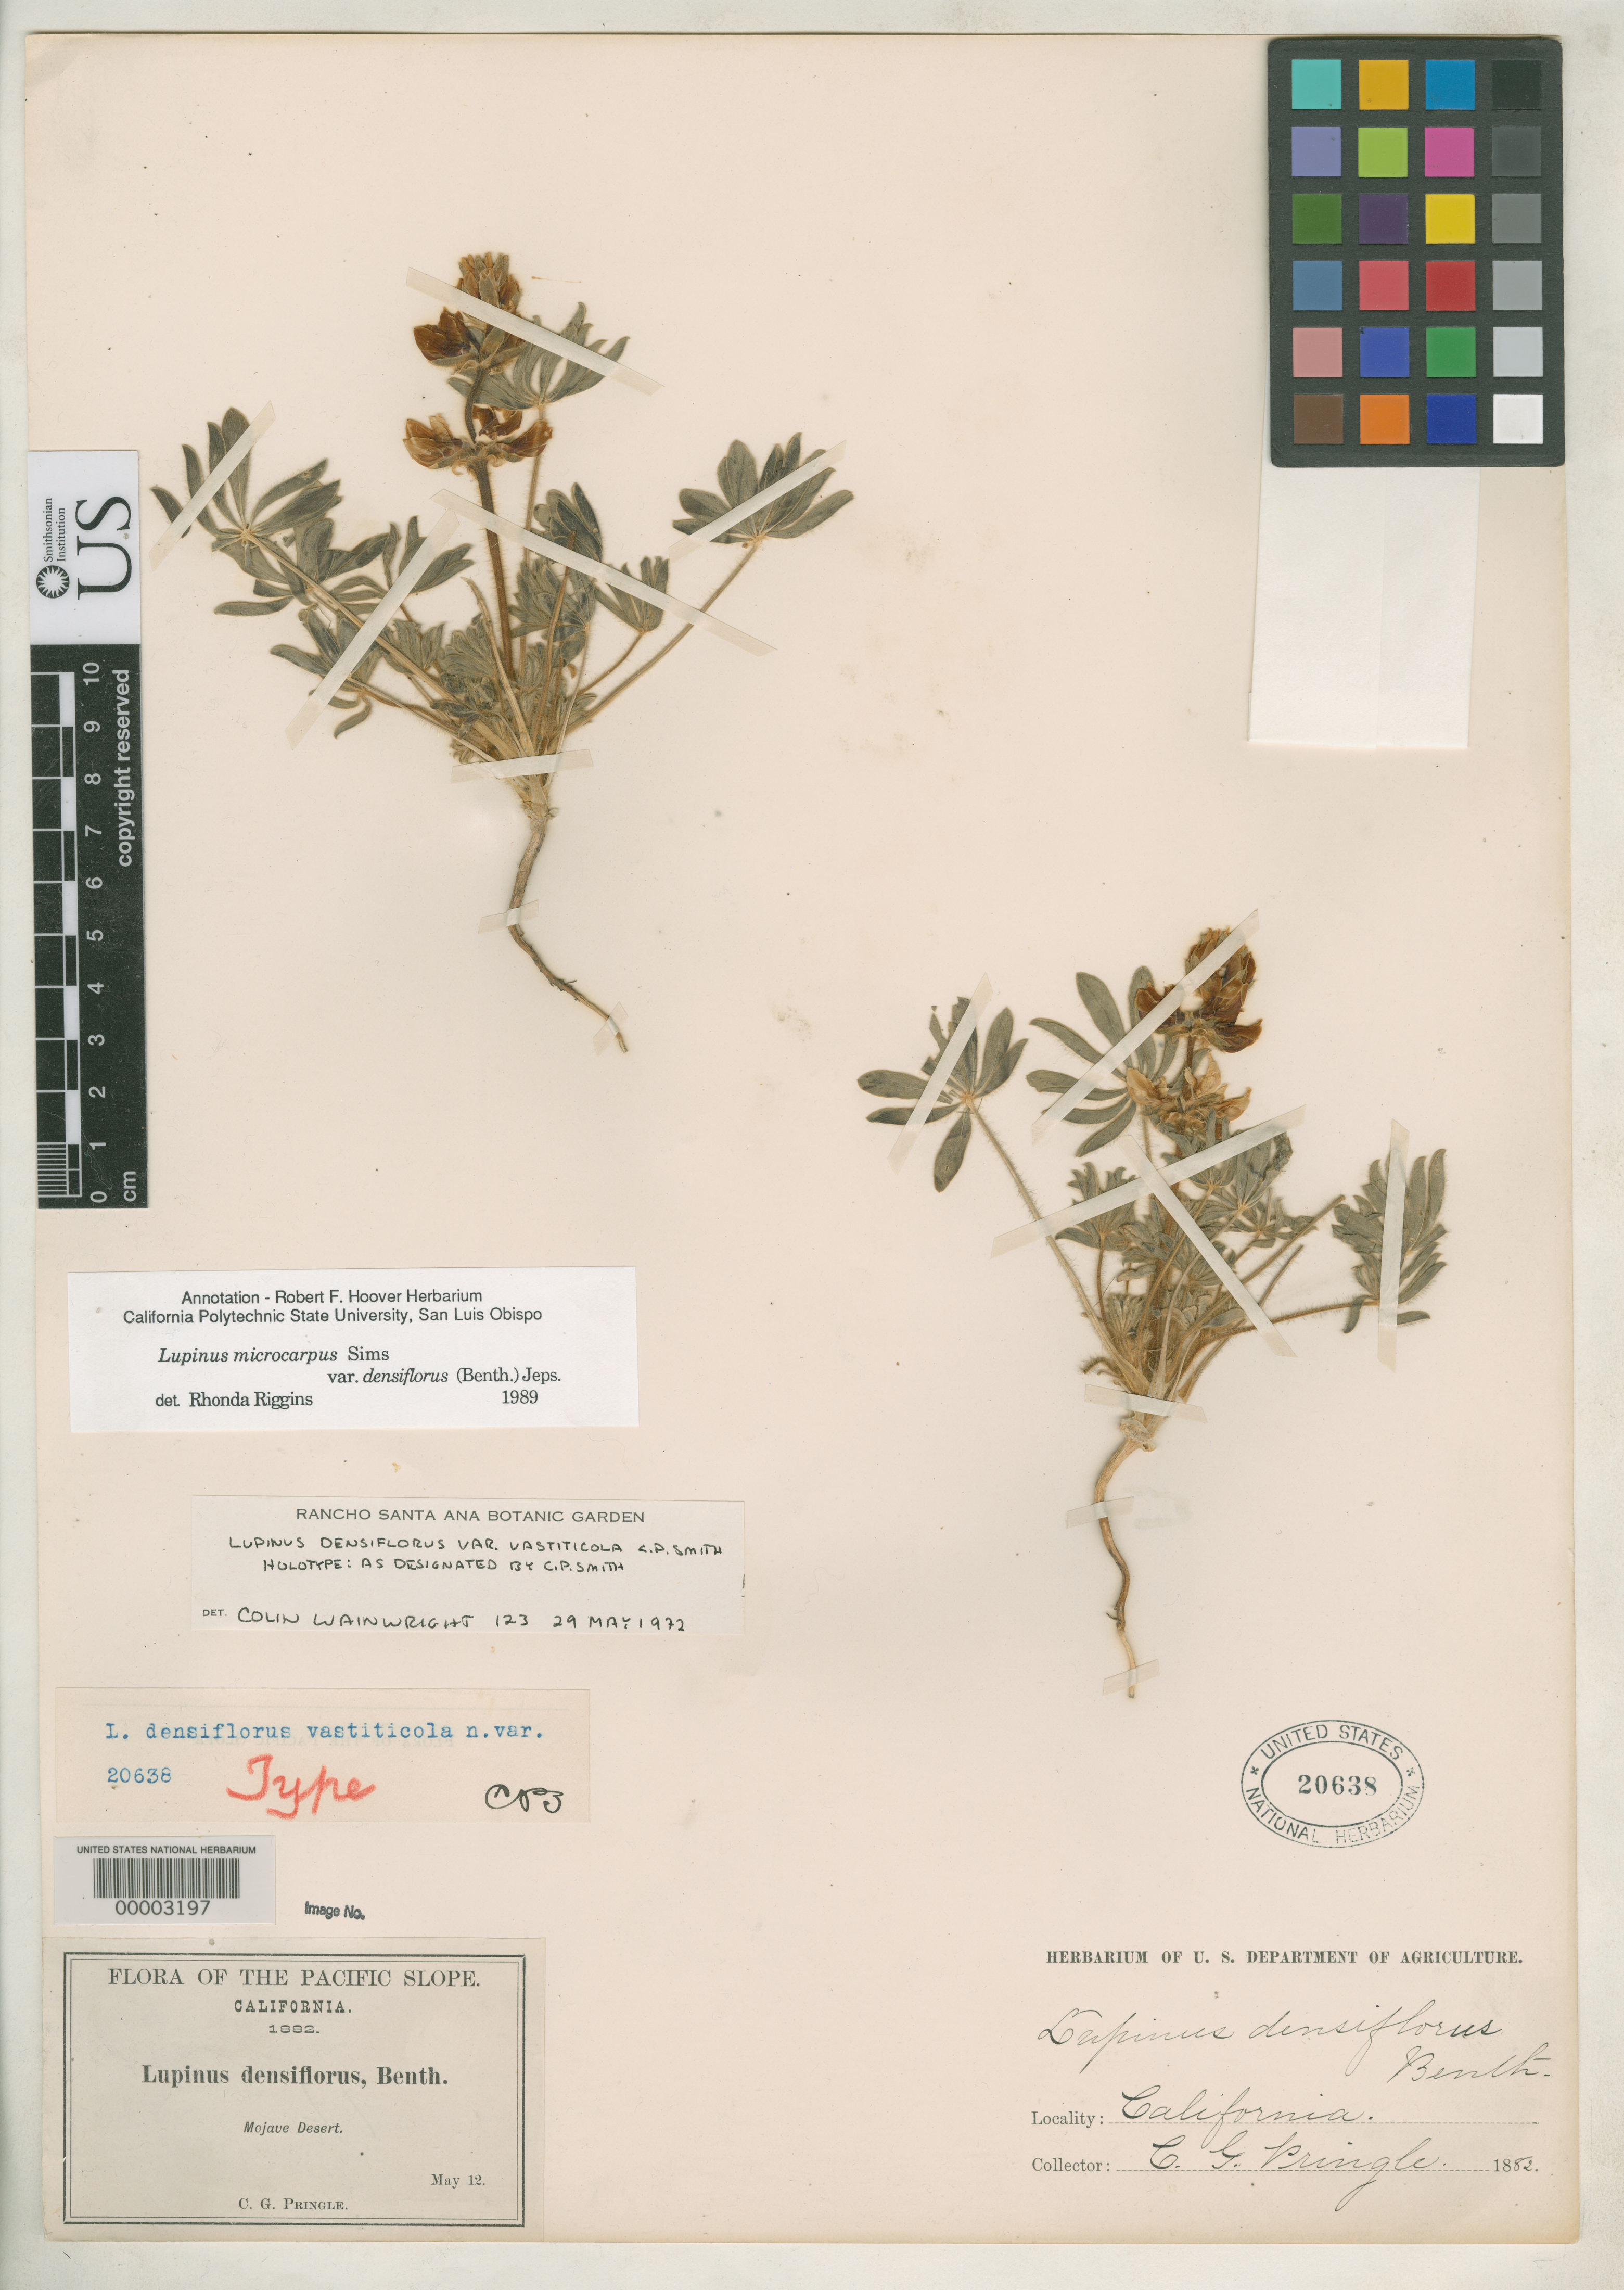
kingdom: Plantae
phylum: Tracheophyta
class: Magnoliopsida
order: Fabales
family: Fabaceae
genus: Lupinus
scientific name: Lupinus densiflorus var. vastiticola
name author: C.P. Sm.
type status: Holotype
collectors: C. G. Pringle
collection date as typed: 12 May 1882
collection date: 1882-05-12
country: United States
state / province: California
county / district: San Bernardino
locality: Mojave Desert.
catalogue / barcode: US 20638